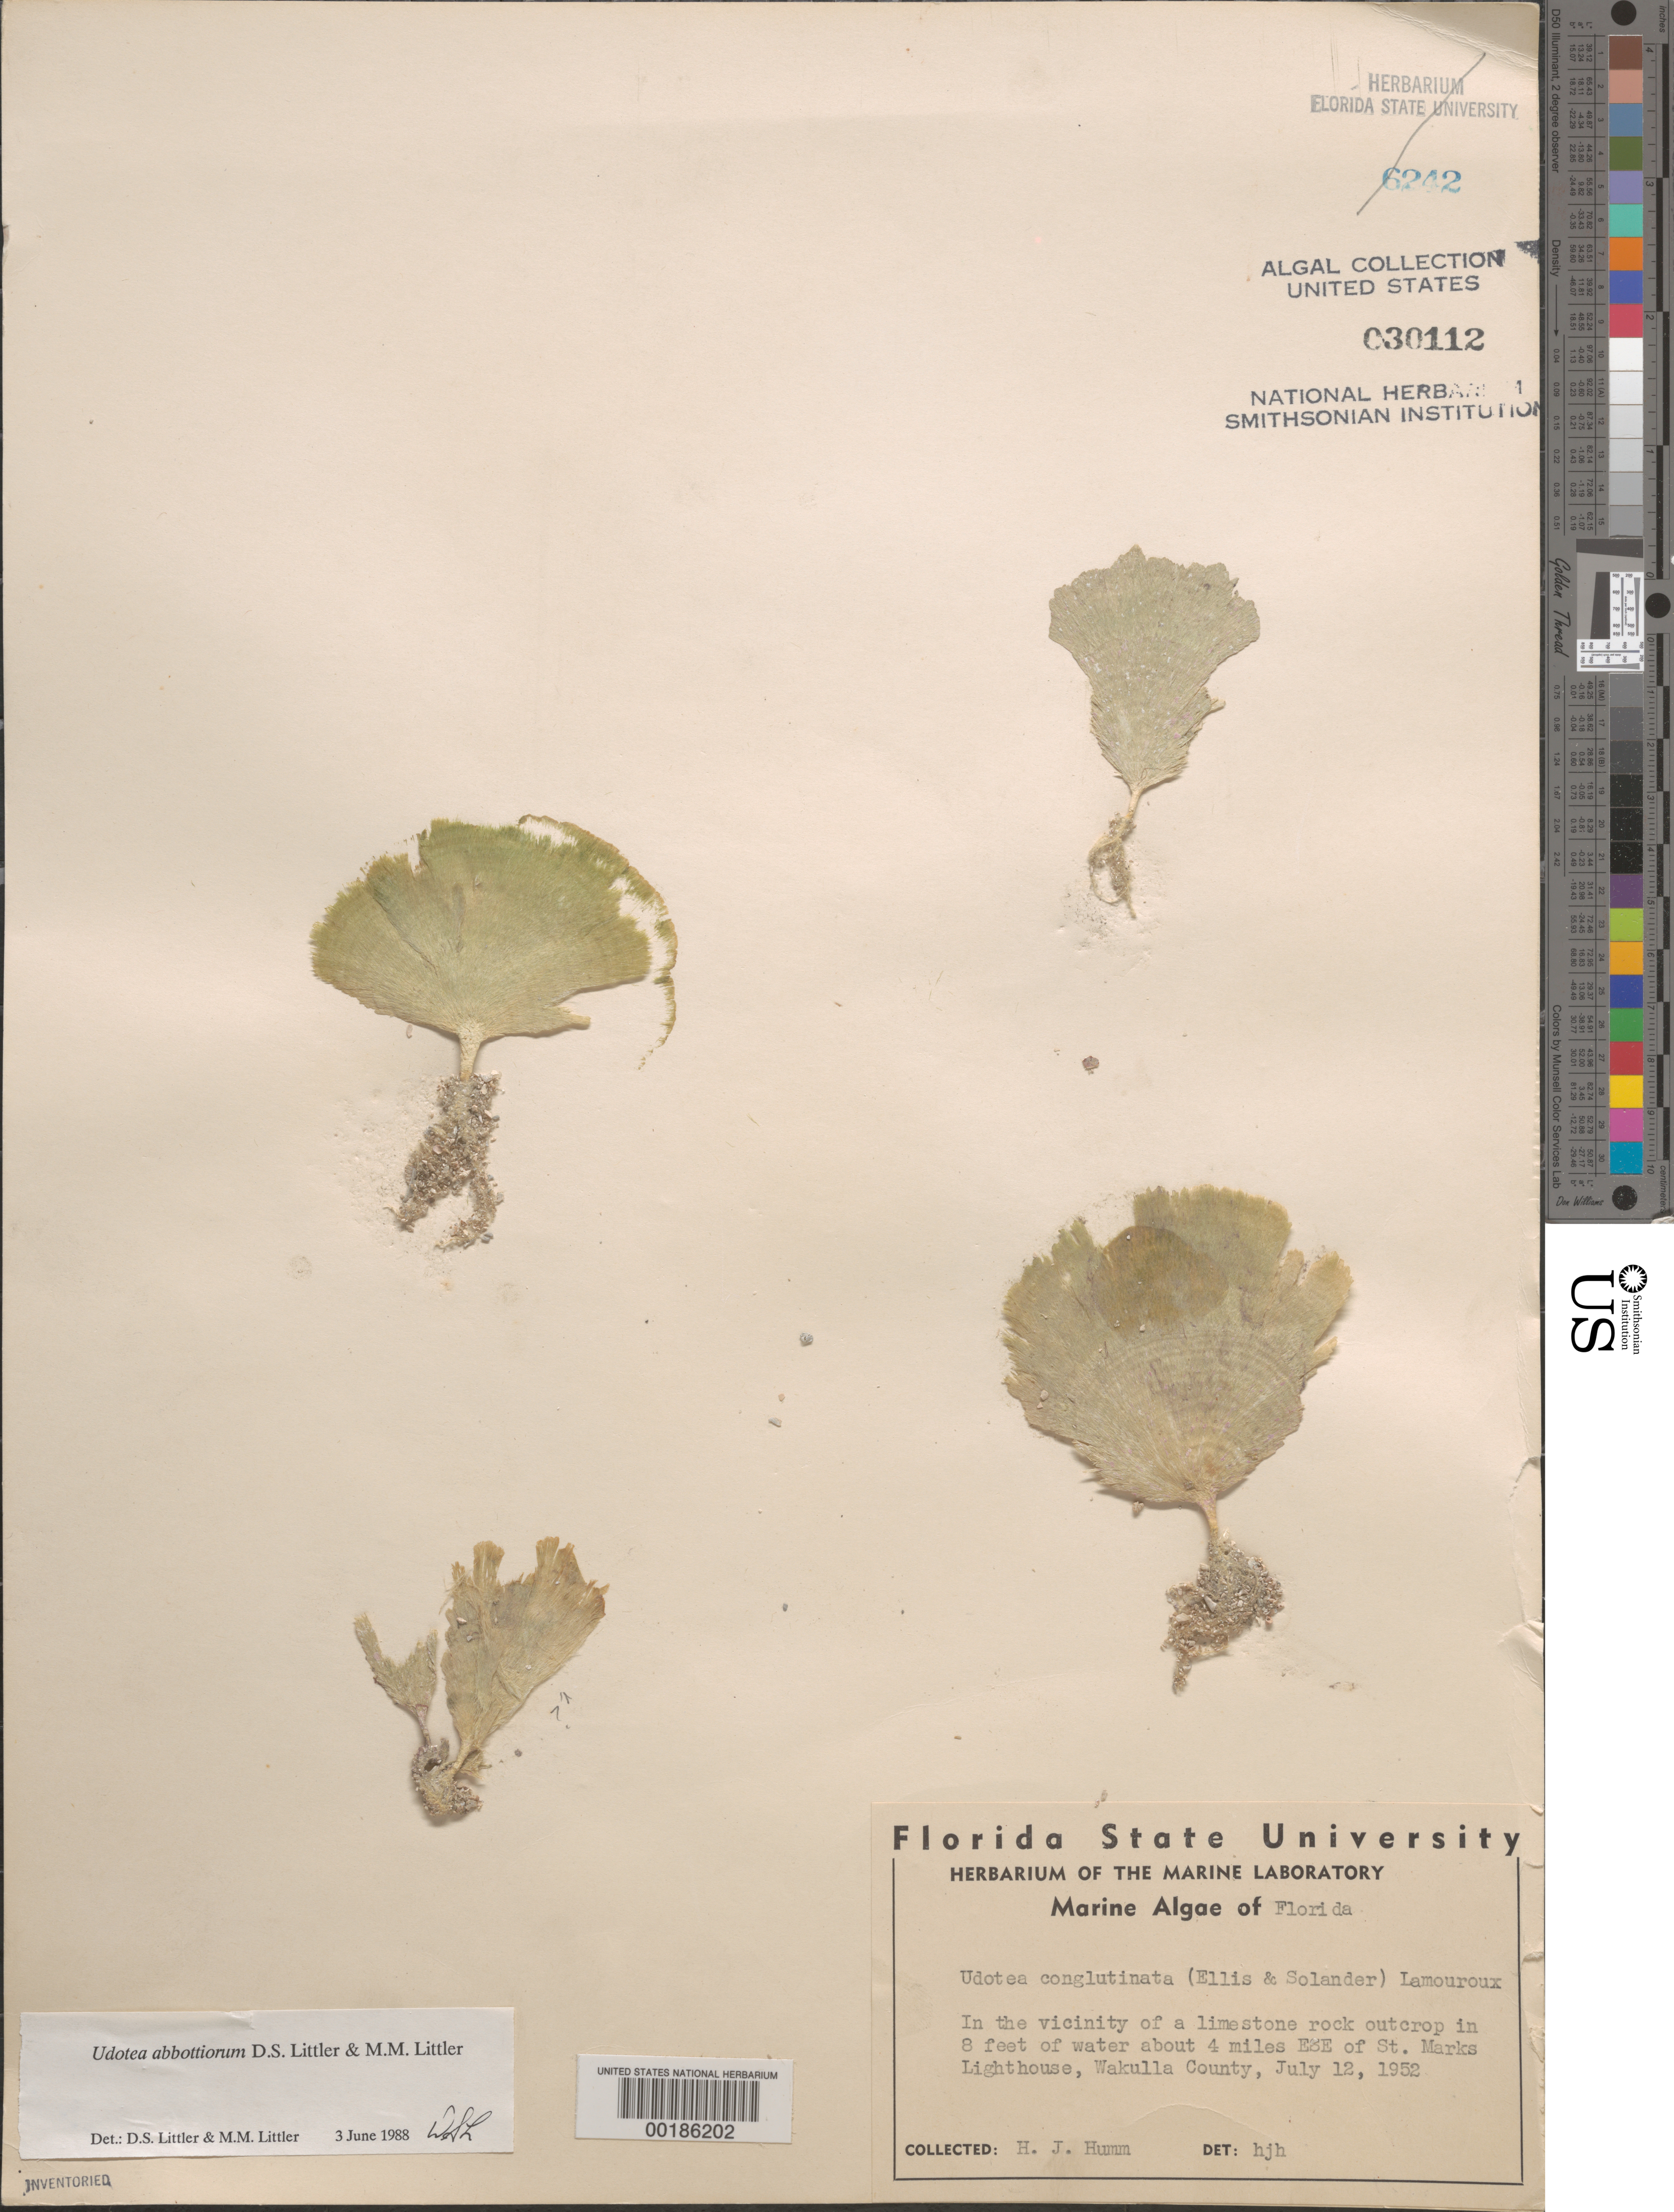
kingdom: Plantae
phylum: Chlorophyta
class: Ulvophyceae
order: Bryopsidales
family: Udoteaceae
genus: Udotea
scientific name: Udotea abbottiorum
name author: D.S. Littler & Littler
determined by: Littler, D. S.; Littler, M. M.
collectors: H. J. Humm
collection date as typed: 12 Jul 1952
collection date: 1952-07-12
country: United States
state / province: Florida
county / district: Wakulla County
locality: Ca. 4 miles east southeast of St. Marks Lighthouse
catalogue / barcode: US 30112